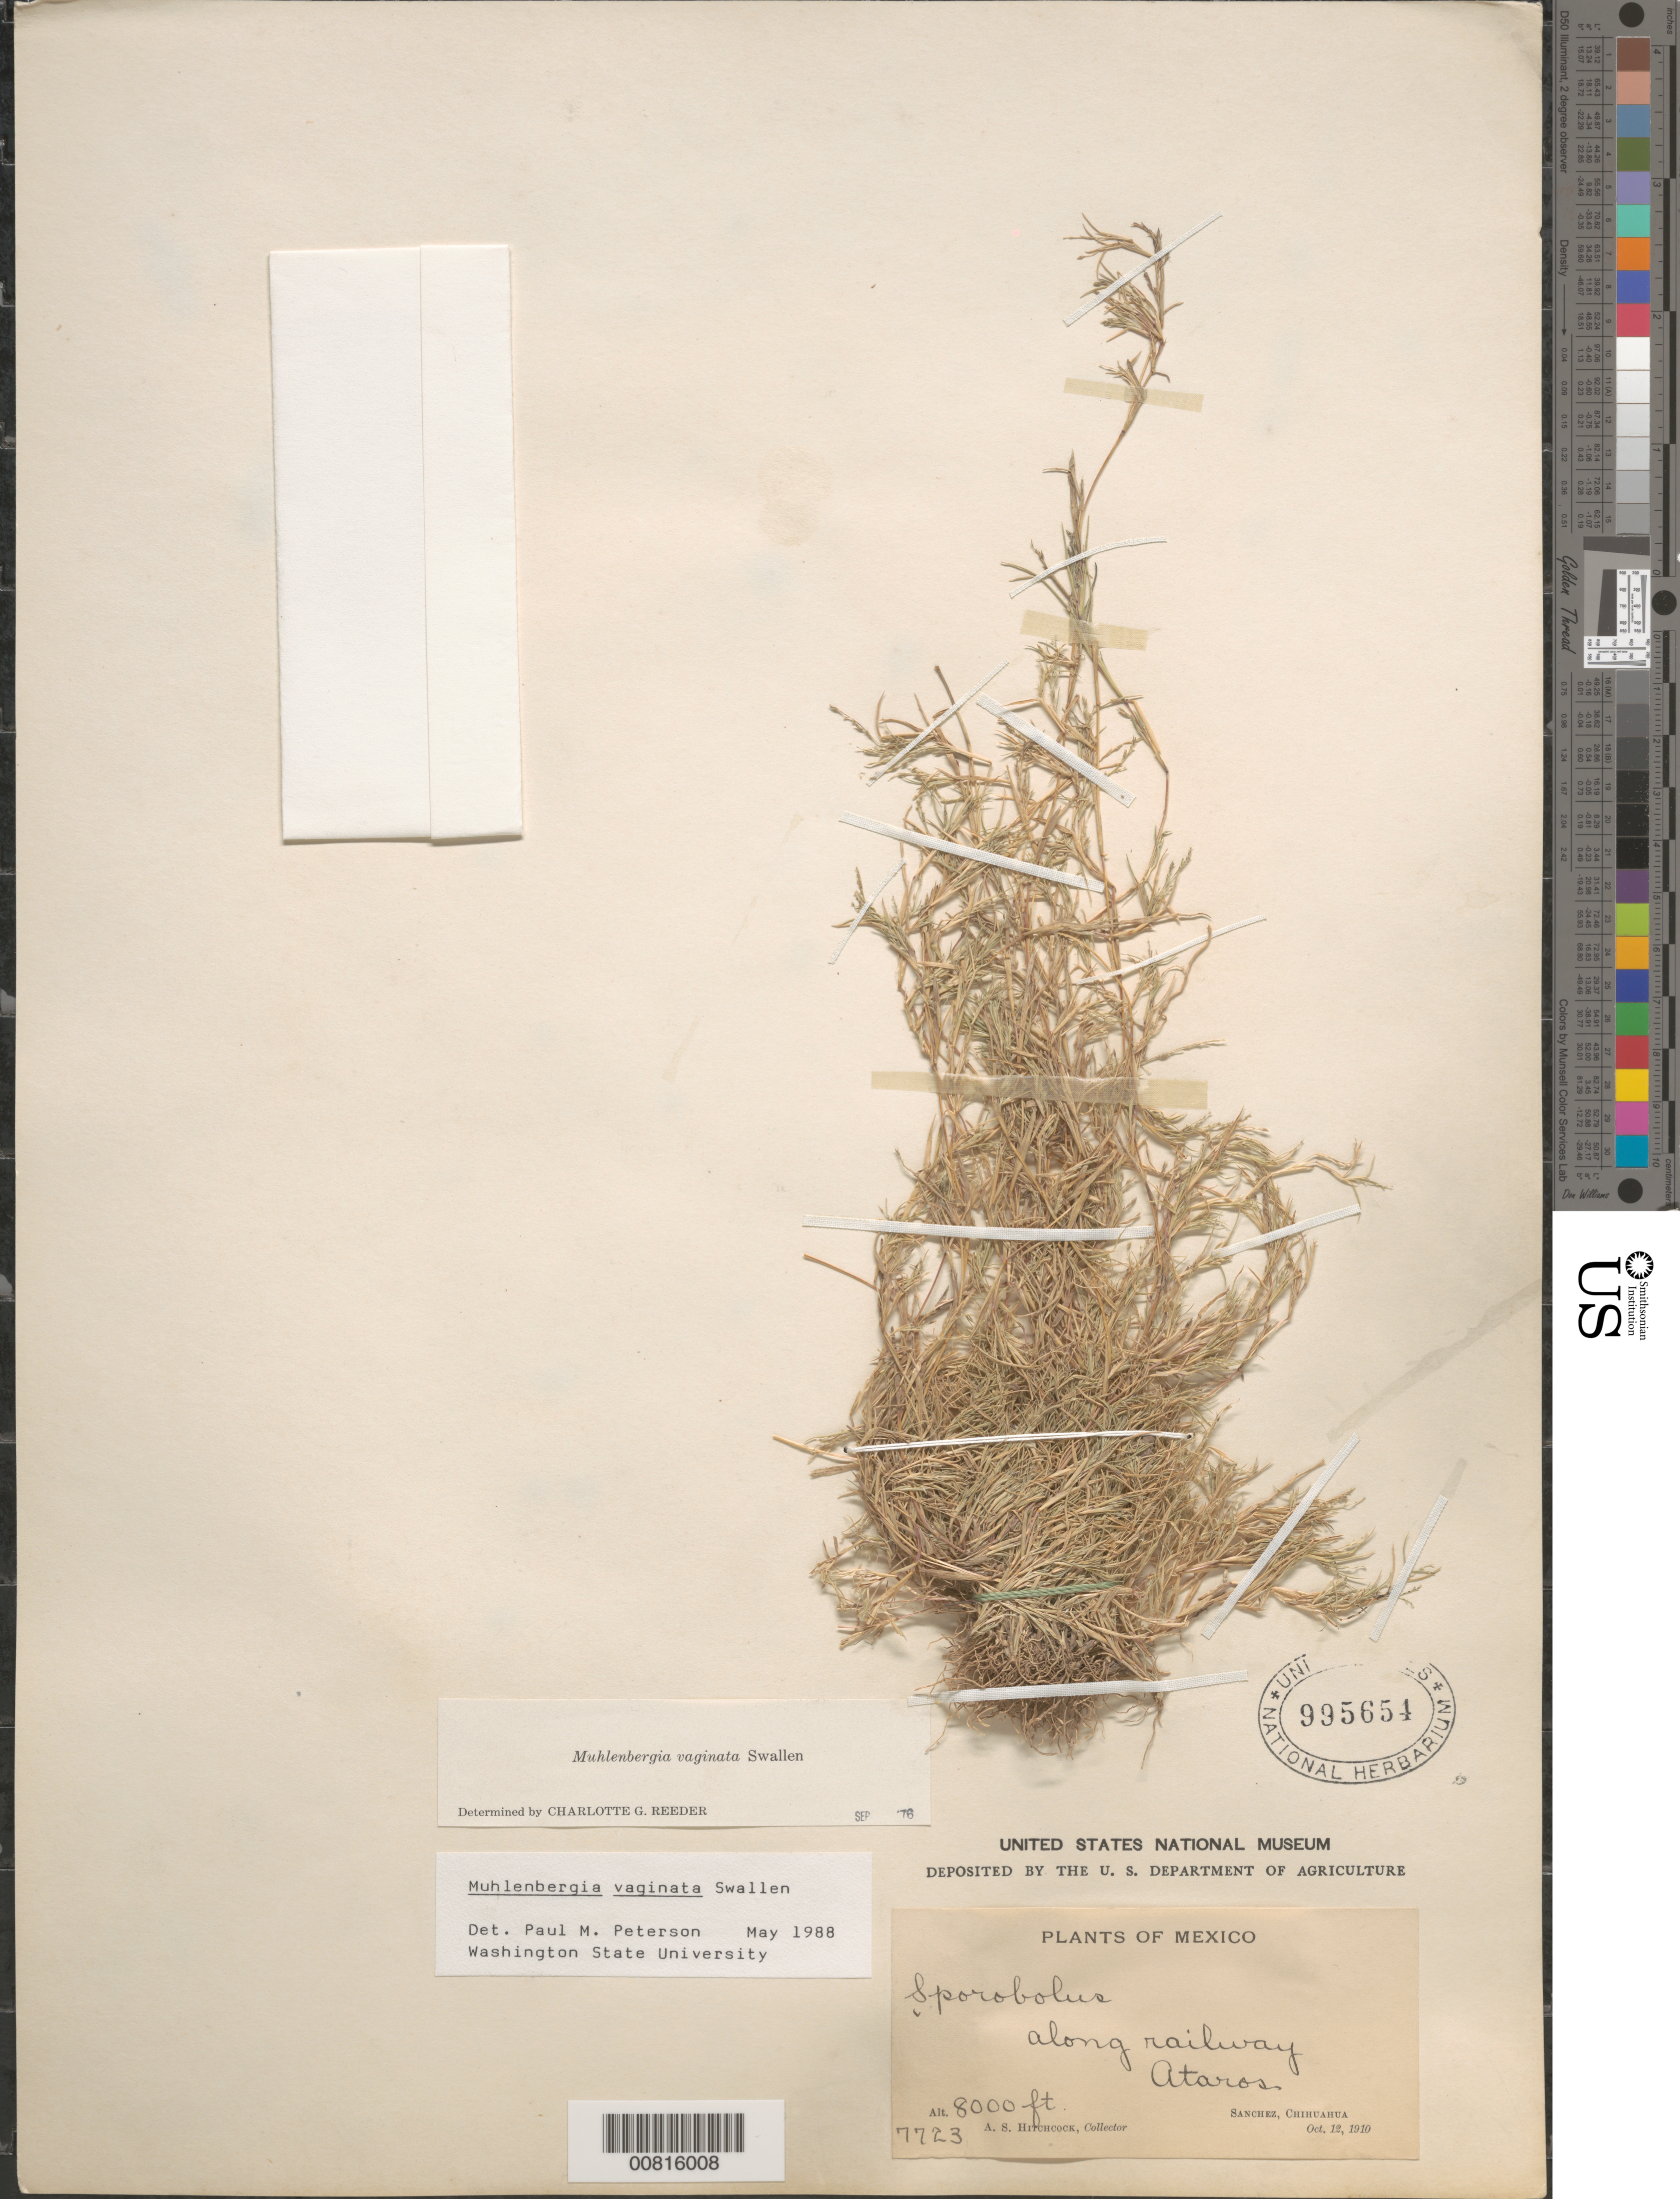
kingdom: Plantae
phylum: Tracheophyta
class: Liliopsida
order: Poales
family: Poaceae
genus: Muhlenbergia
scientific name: Muhlenbergia vaginata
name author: Swallen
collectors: A. S. Hitchcock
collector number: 7723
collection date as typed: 12 Oct 1910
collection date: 1910-10-12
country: Mexico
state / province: Chihuahua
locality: Sanchez, Chih.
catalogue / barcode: US 995654